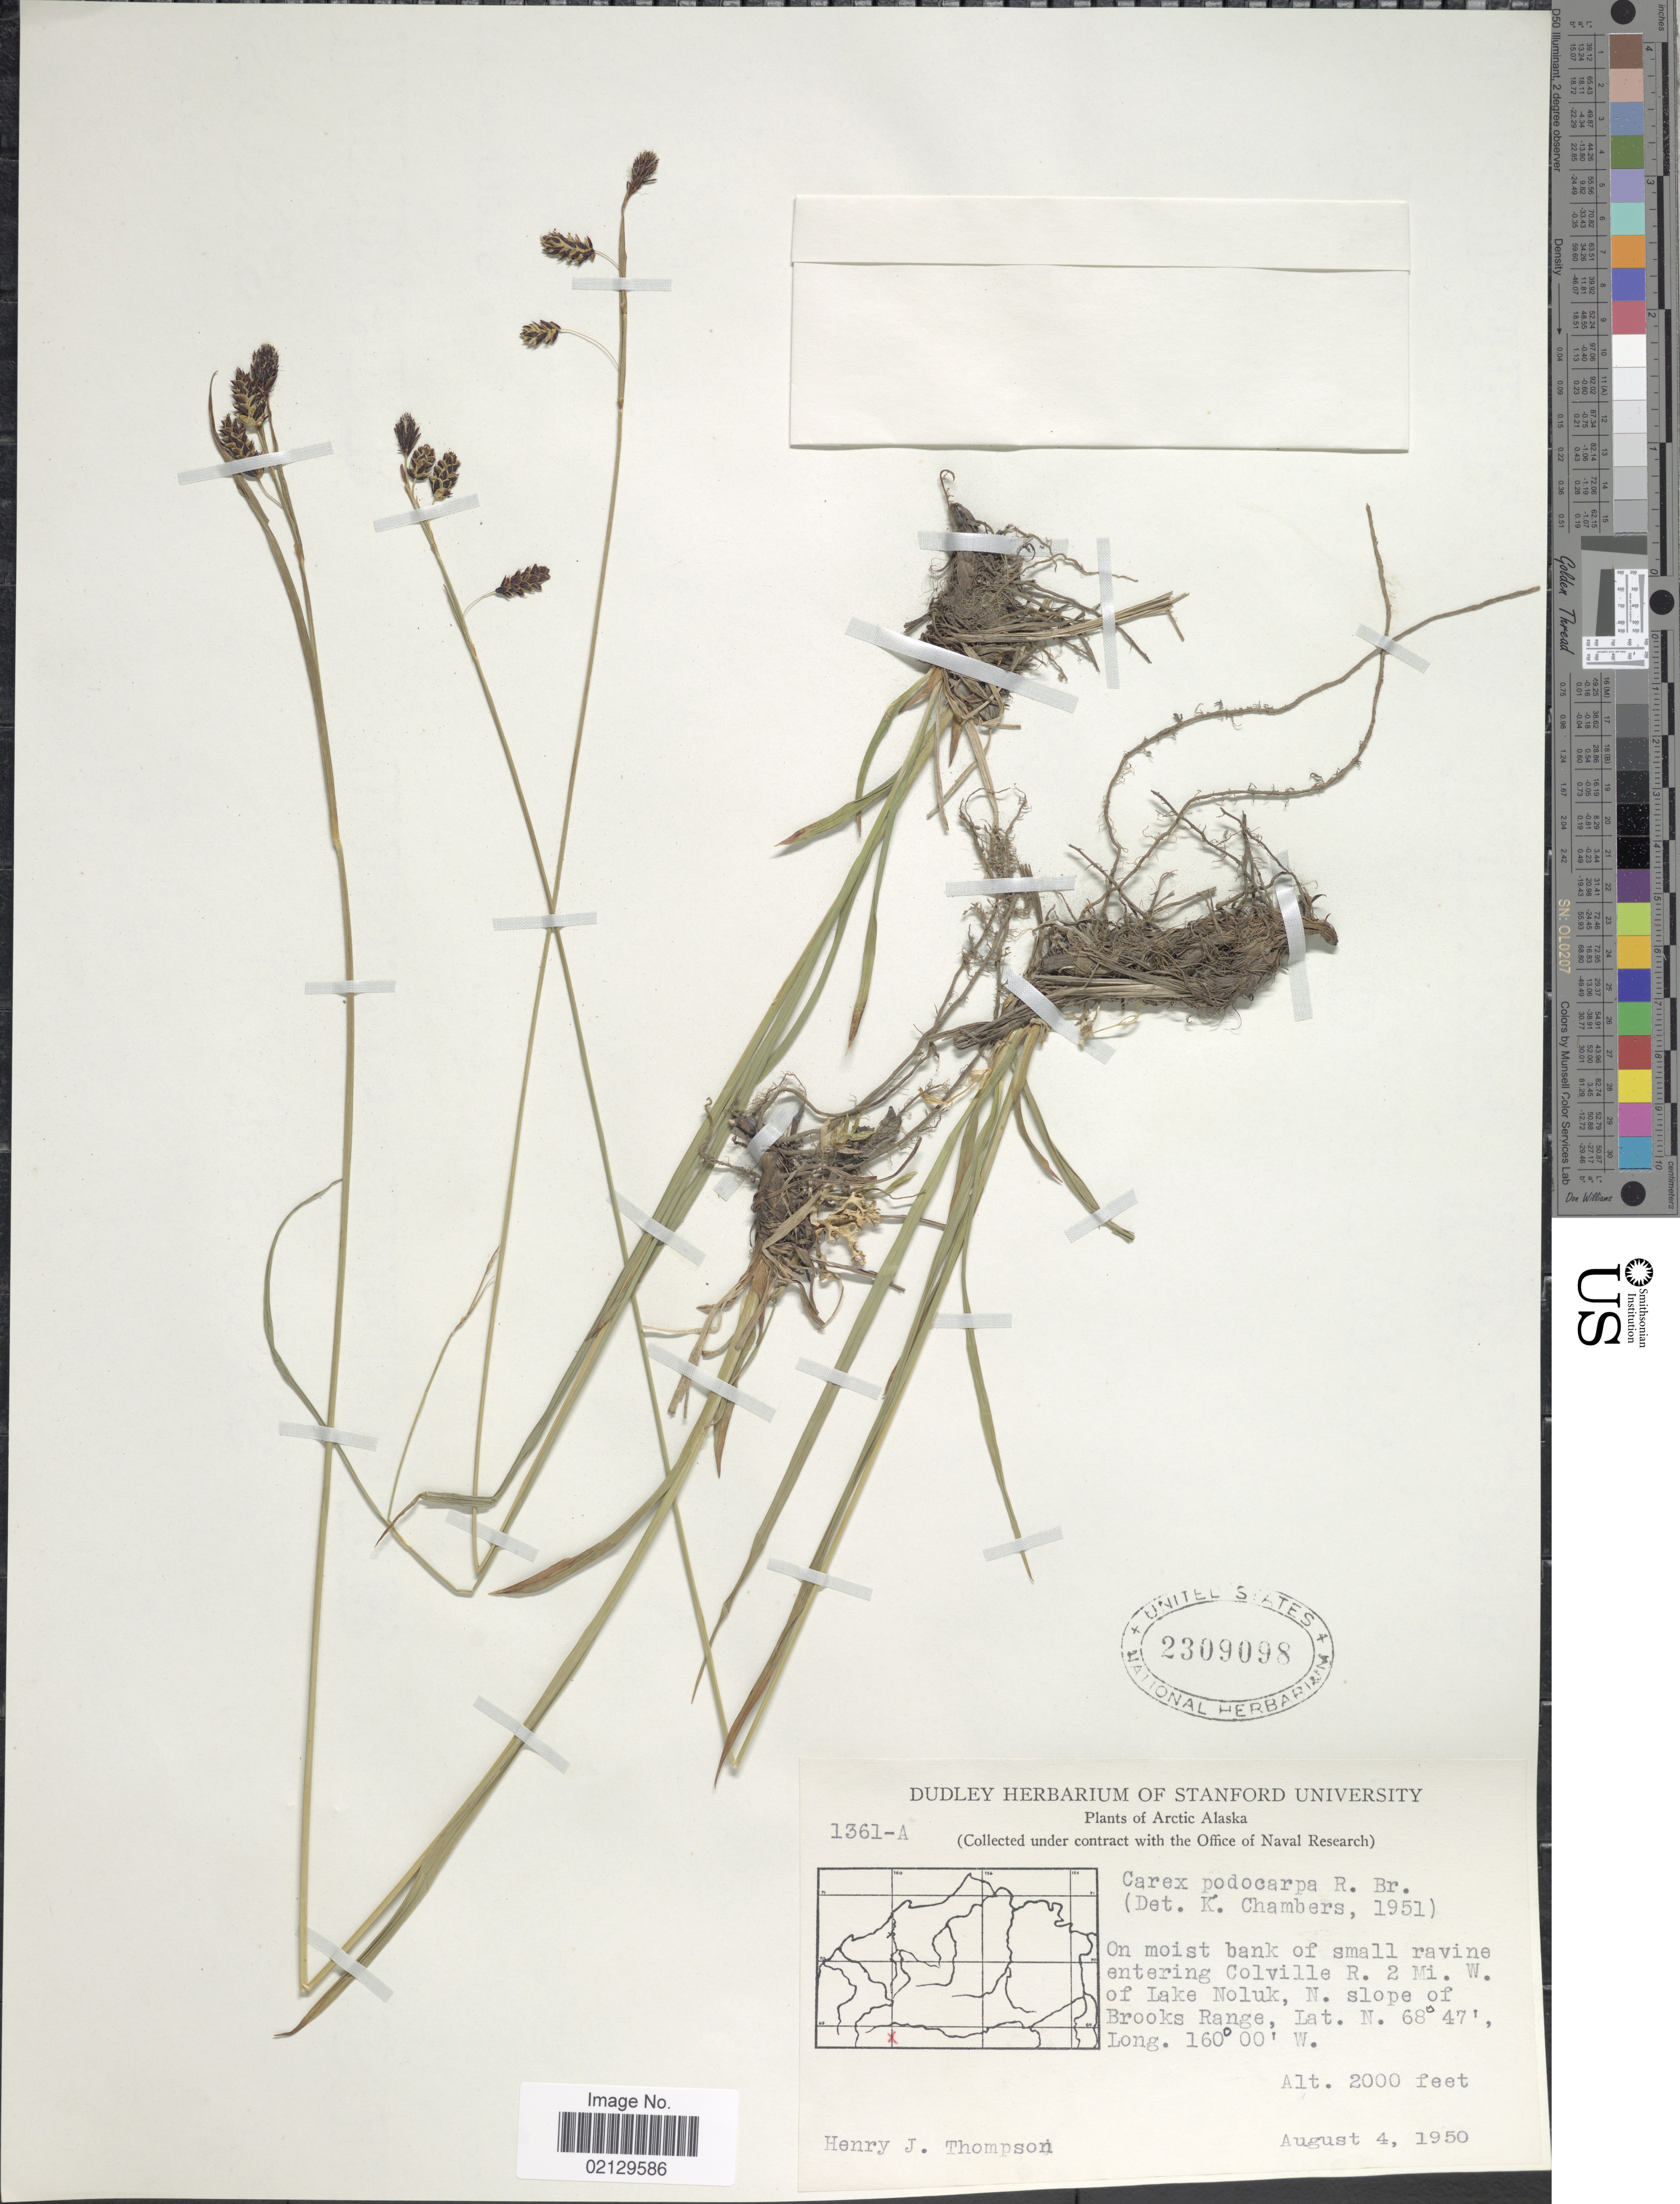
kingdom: Plantae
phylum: Tracheophyta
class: Liliopsida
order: Poales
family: Cyperaceae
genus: Carex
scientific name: Carex podocarpa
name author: R. Br.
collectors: H. J. Thompson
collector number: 1361-A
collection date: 1950-08-04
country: United States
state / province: Alaska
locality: Arctic Alaska, On moist bank of small ravine entering Colville R. 2 Mi. W. of Lake Noluk, N. slope of Brooks Range.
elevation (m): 610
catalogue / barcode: US 2309098